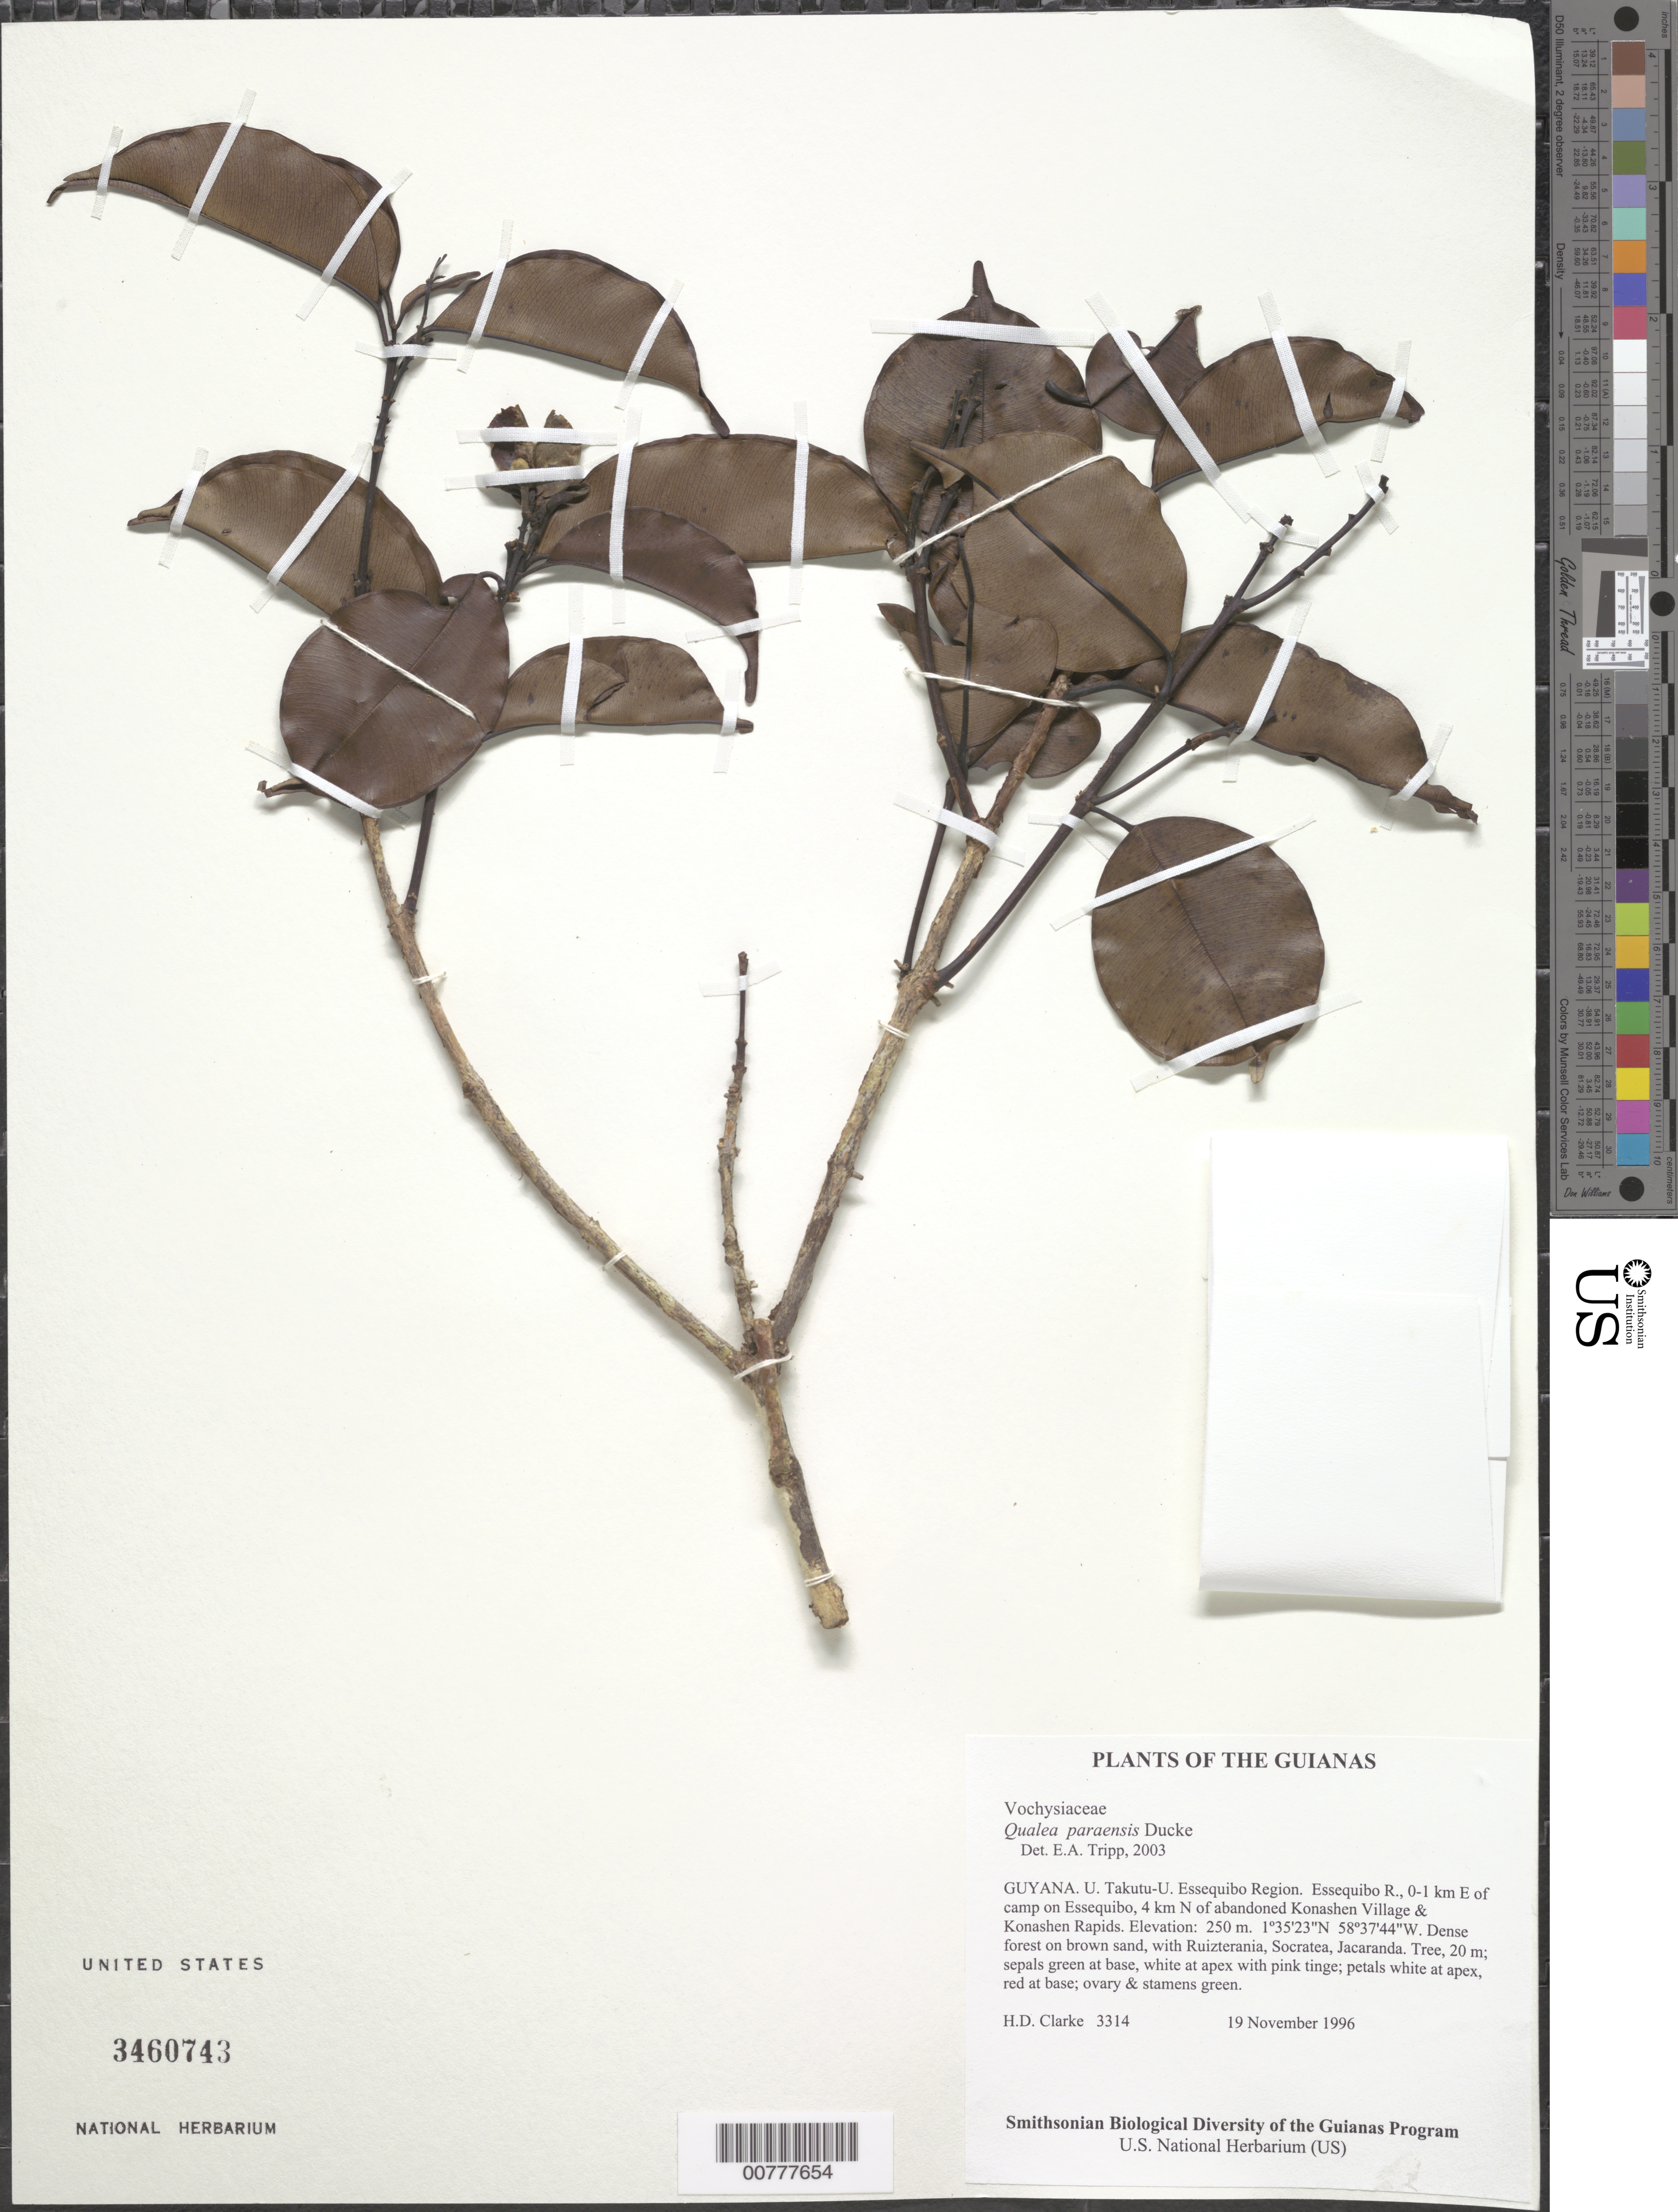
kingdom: Plantae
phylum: Tracheophyta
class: Magnoliopsida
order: Myrtales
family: Vochysiaceae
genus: Qualea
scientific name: Qualea paraensis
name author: Ducke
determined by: Tripp, Erin A.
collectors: H. D. Clarke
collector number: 3314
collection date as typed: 19 November 1996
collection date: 1996-11-19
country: Guyana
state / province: U. Takutu-U. Essequibo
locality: Essequibo R., 0-1 km E of camp on Essequibo, 4 km N of abandoned Konashen Village & Konashen Rapids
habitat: Dense forest on brown sand, with Ruizterania, Socratea, Jacaranda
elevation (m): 250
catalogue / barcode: US 3460743